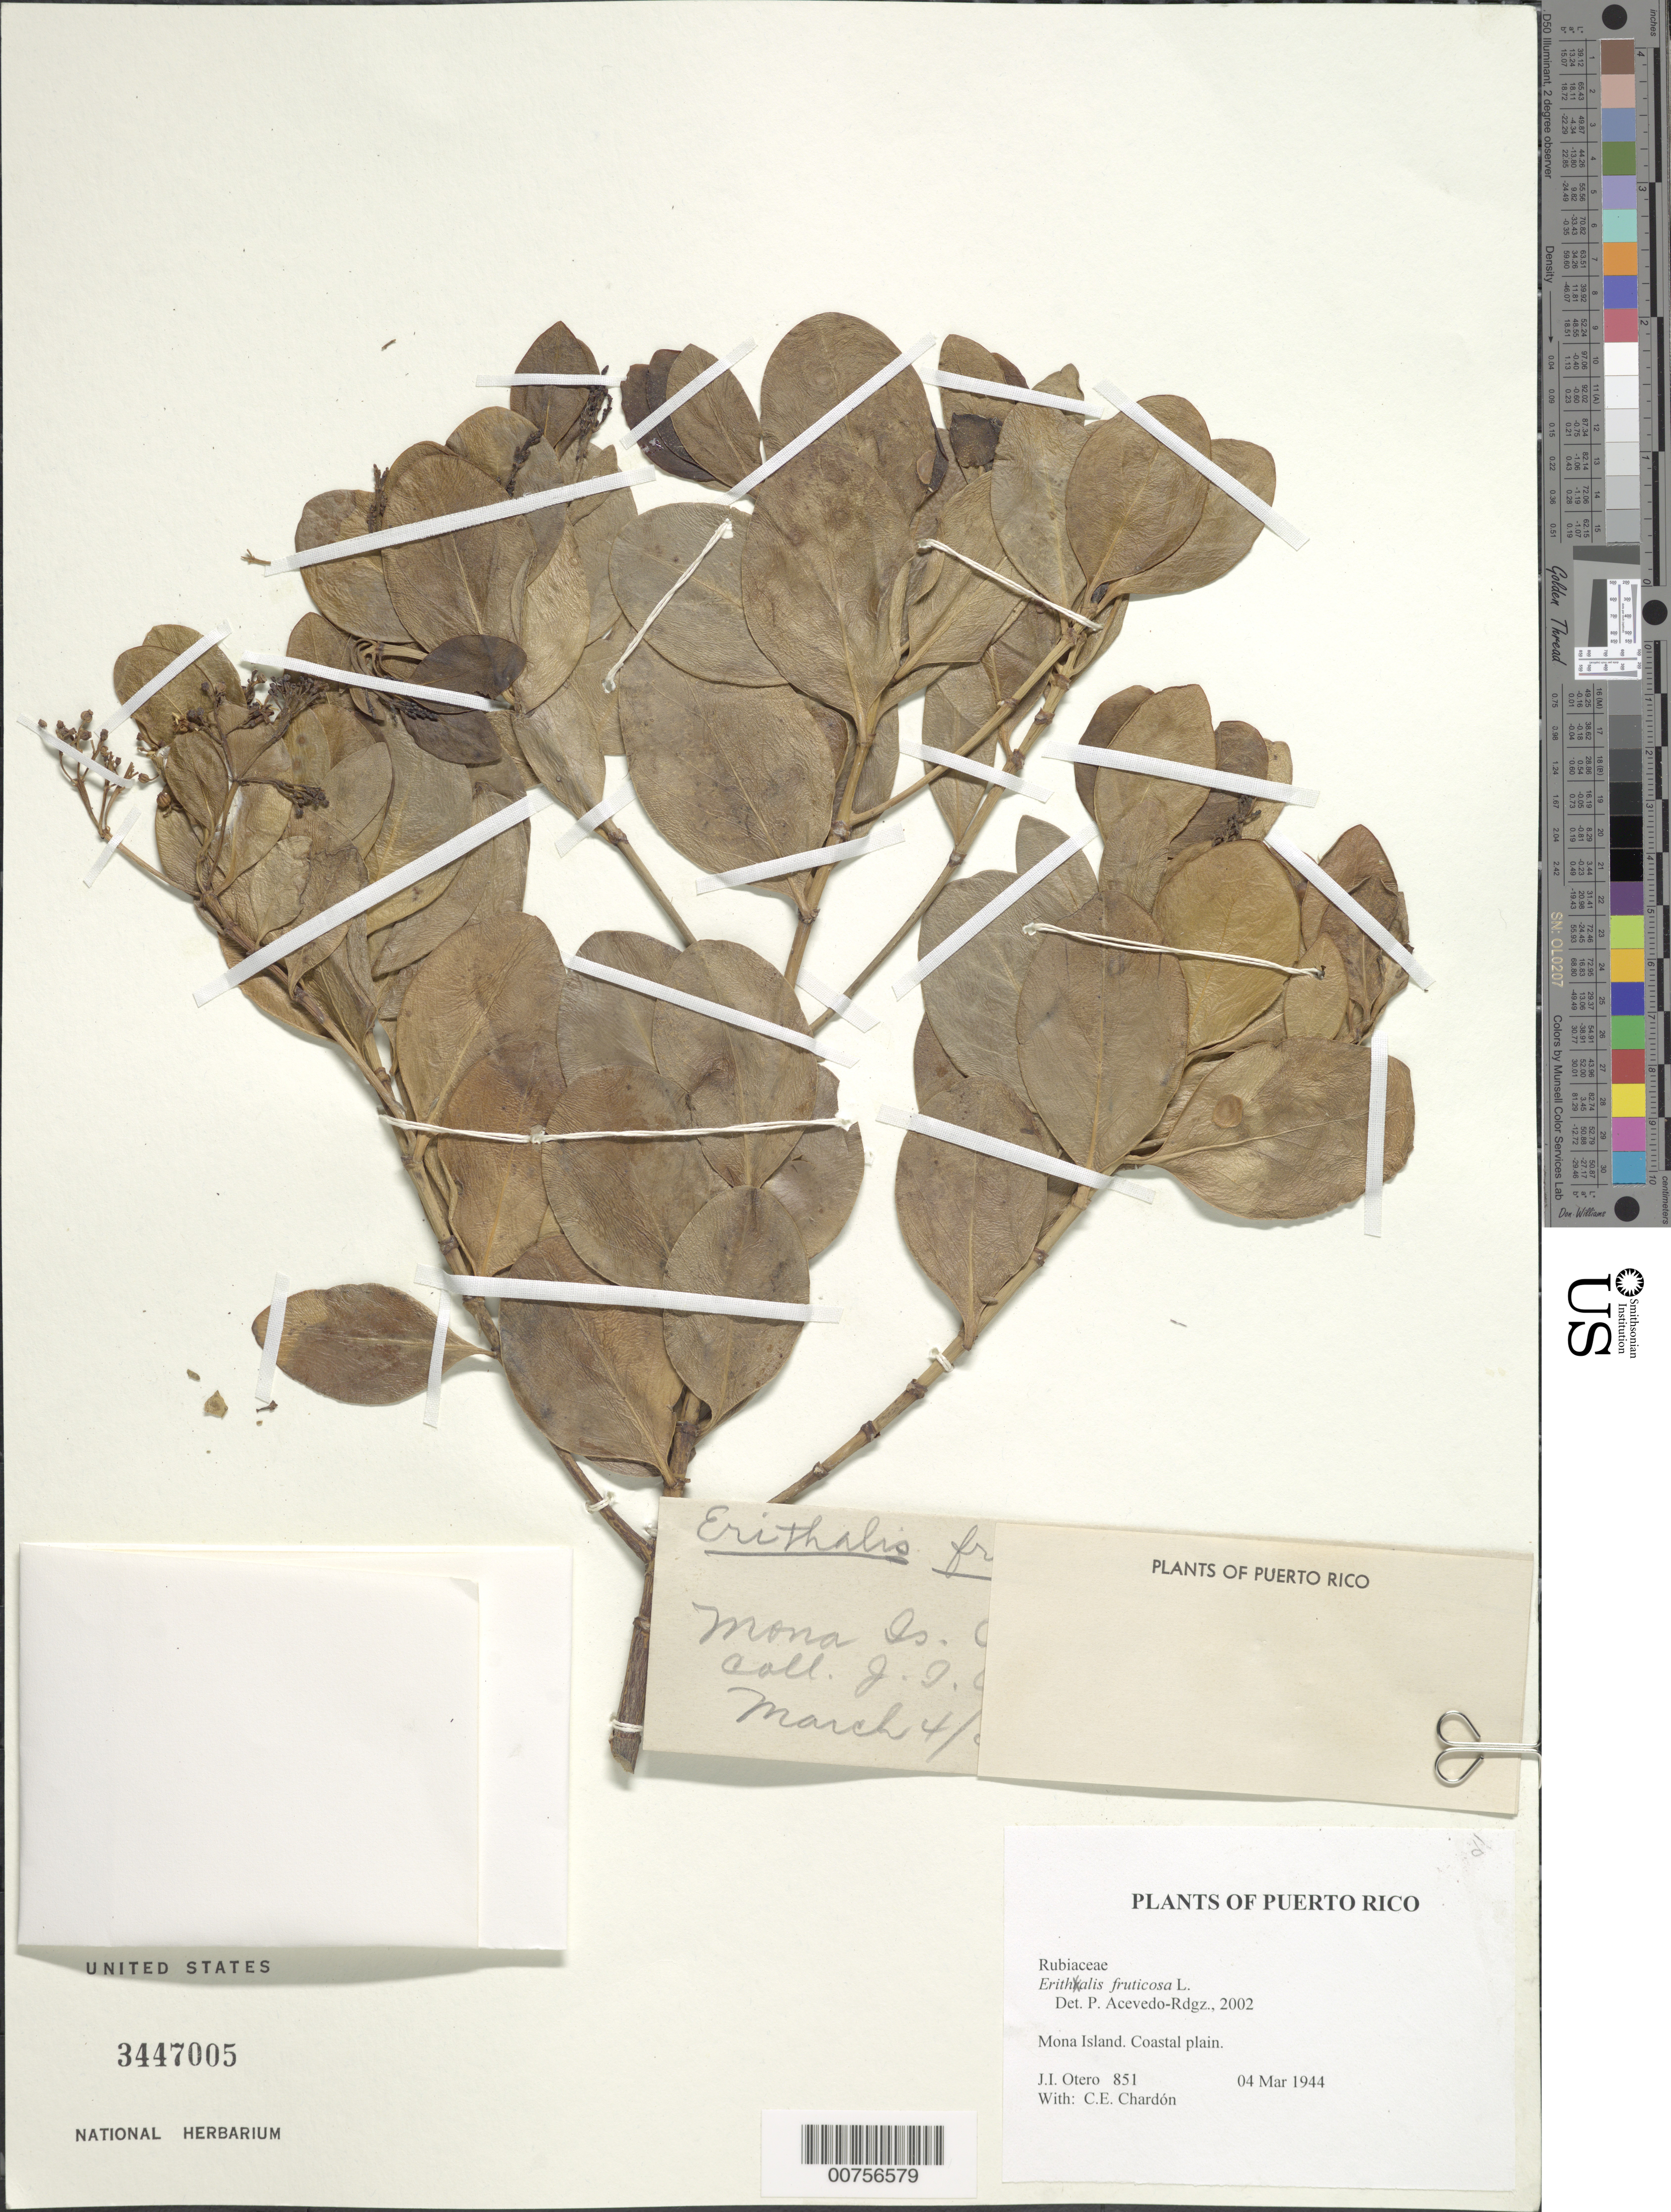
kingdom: Plantae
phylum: Tracheophyta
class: Magnoliopsida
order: Gentianales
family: Rubiaceae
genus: Erithalis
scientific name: Erithalis fruticosa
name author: L.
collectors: J. Otero & C. E. Chardón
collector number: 851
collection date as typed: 04 Mar 1944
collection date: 1944-03-04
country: Puerto Rico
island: Mona I.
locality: Coastal plain.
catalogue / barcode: US 3447005